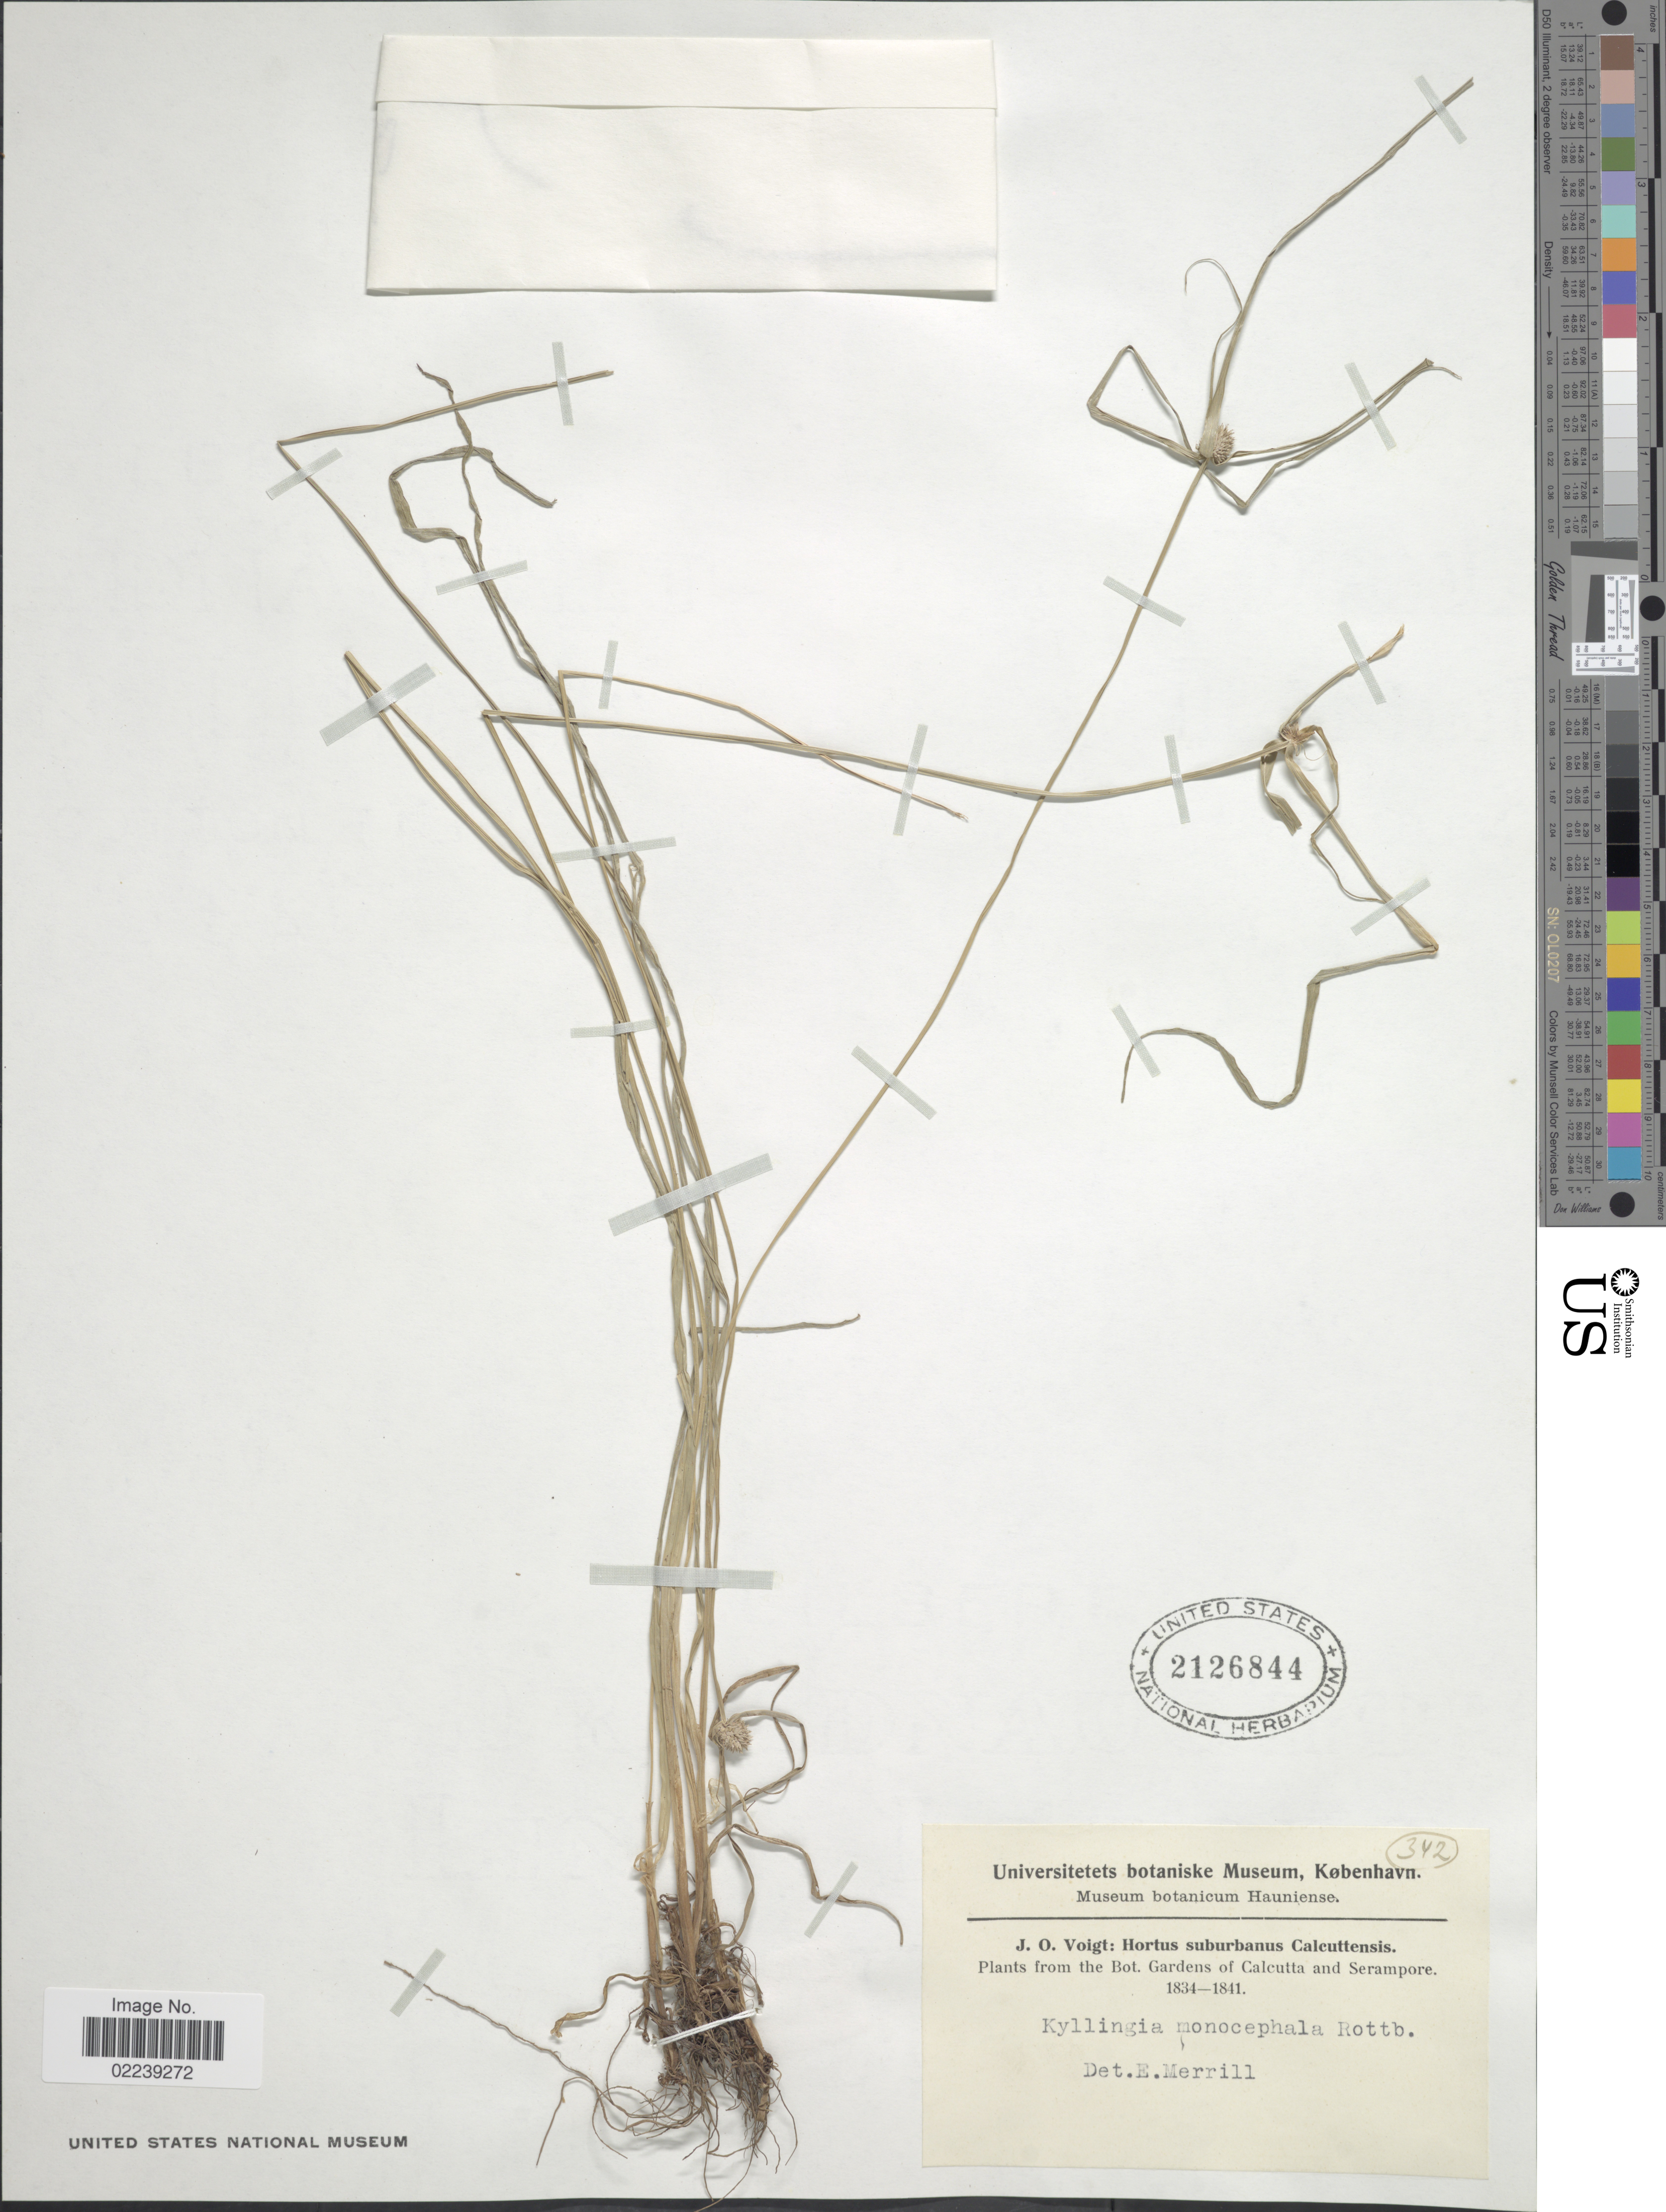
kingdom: Plantae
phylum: Tracheophyta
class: Liliopsida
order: Poales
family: Cyperaceae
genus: Cyperus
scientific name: Cyperus mindorensis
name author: (Steud.) Huygh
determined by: Strong, M. T., (US), Smithsonian Institution - National Museum of Natural History (UNITED STATES)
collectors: J. O. Voigt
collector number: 342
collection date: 1834/1841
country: India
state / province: West Bengal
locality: Bot. Gardens of Calcutta and Serampore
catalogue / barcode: US 2126844